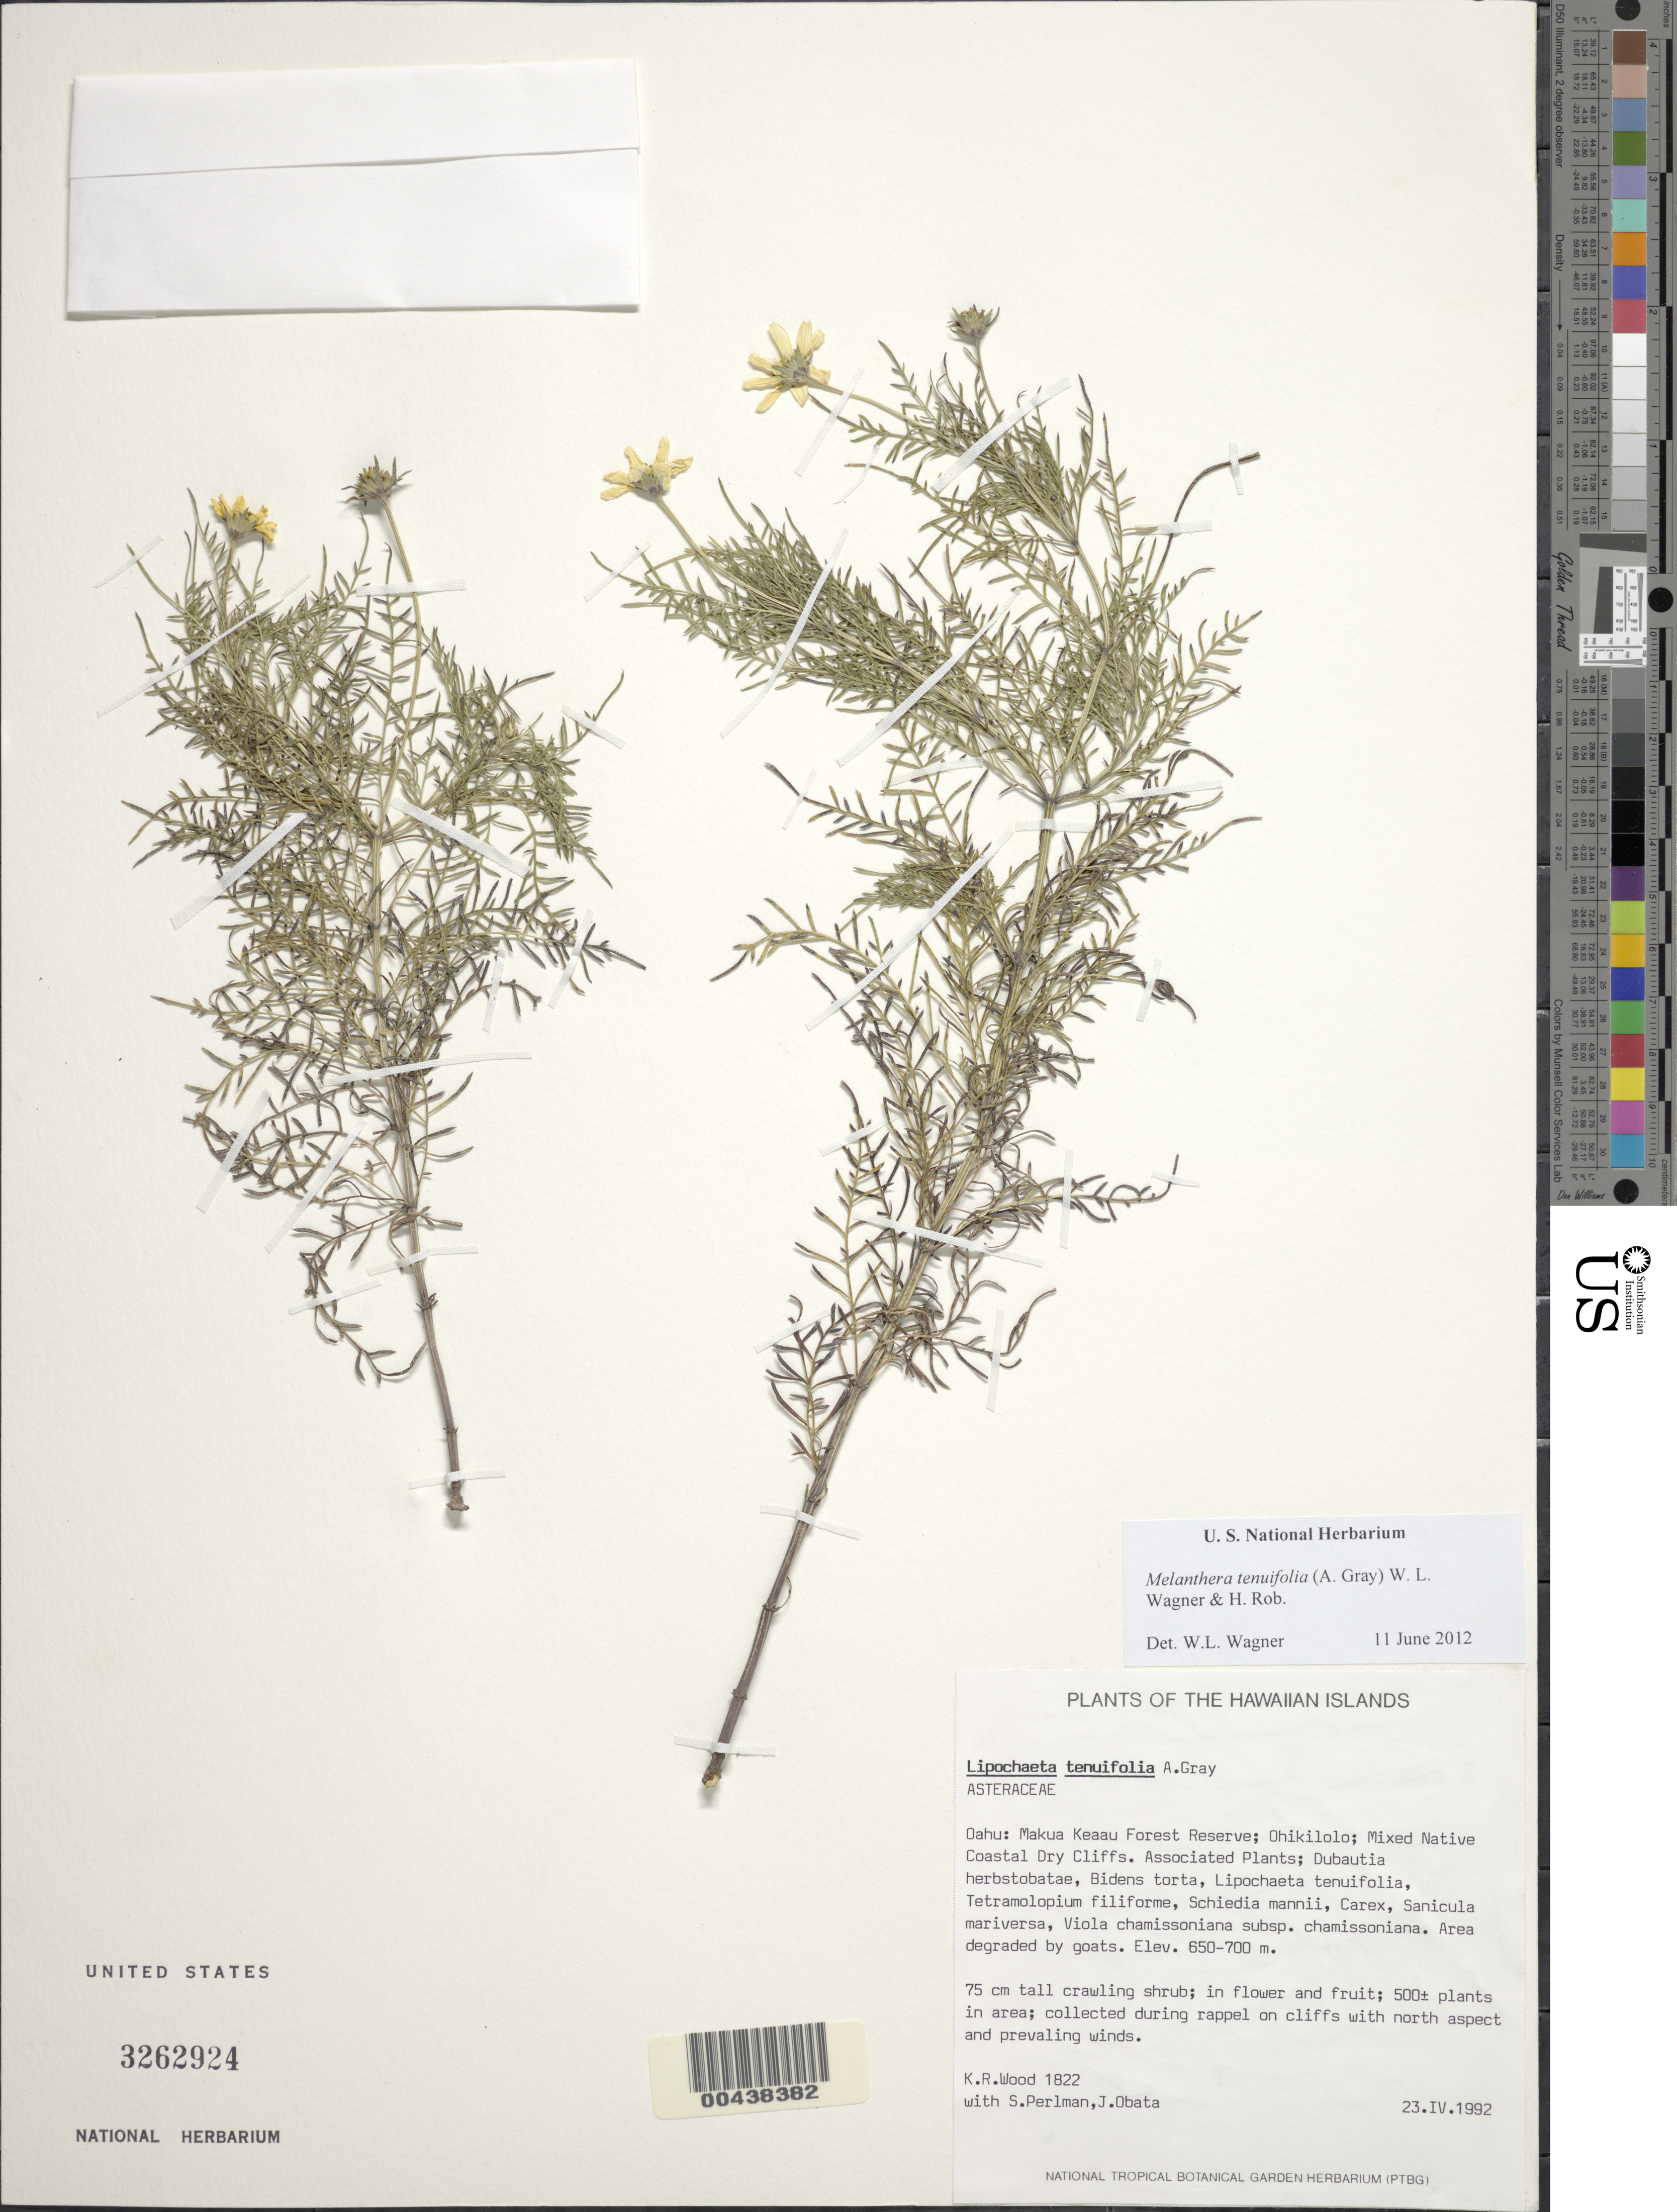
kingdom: Plantae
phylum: Tracheophyta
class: Magnoliopsida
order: Asterales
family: Asteraceae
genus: Wollastonia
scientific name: Wollastonia tenuifolia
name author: (A. Gray) Orchard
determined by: Wagner, W. L., (BOT), Smithsonian Institution - National Museum of Natural History (UNITED STATES)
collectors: K. R. Wood, S. P. Perlman & J. Obata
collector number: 1822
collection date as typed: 23 Apr 1992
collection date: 1992-04-23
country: United States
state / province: Hawaii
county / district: Honolulu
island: Oahu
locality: Makua Keaau Forest Reserve; Ohikilolo; Coastal Dry Cliffs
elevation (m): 650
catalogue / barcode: US 3262924